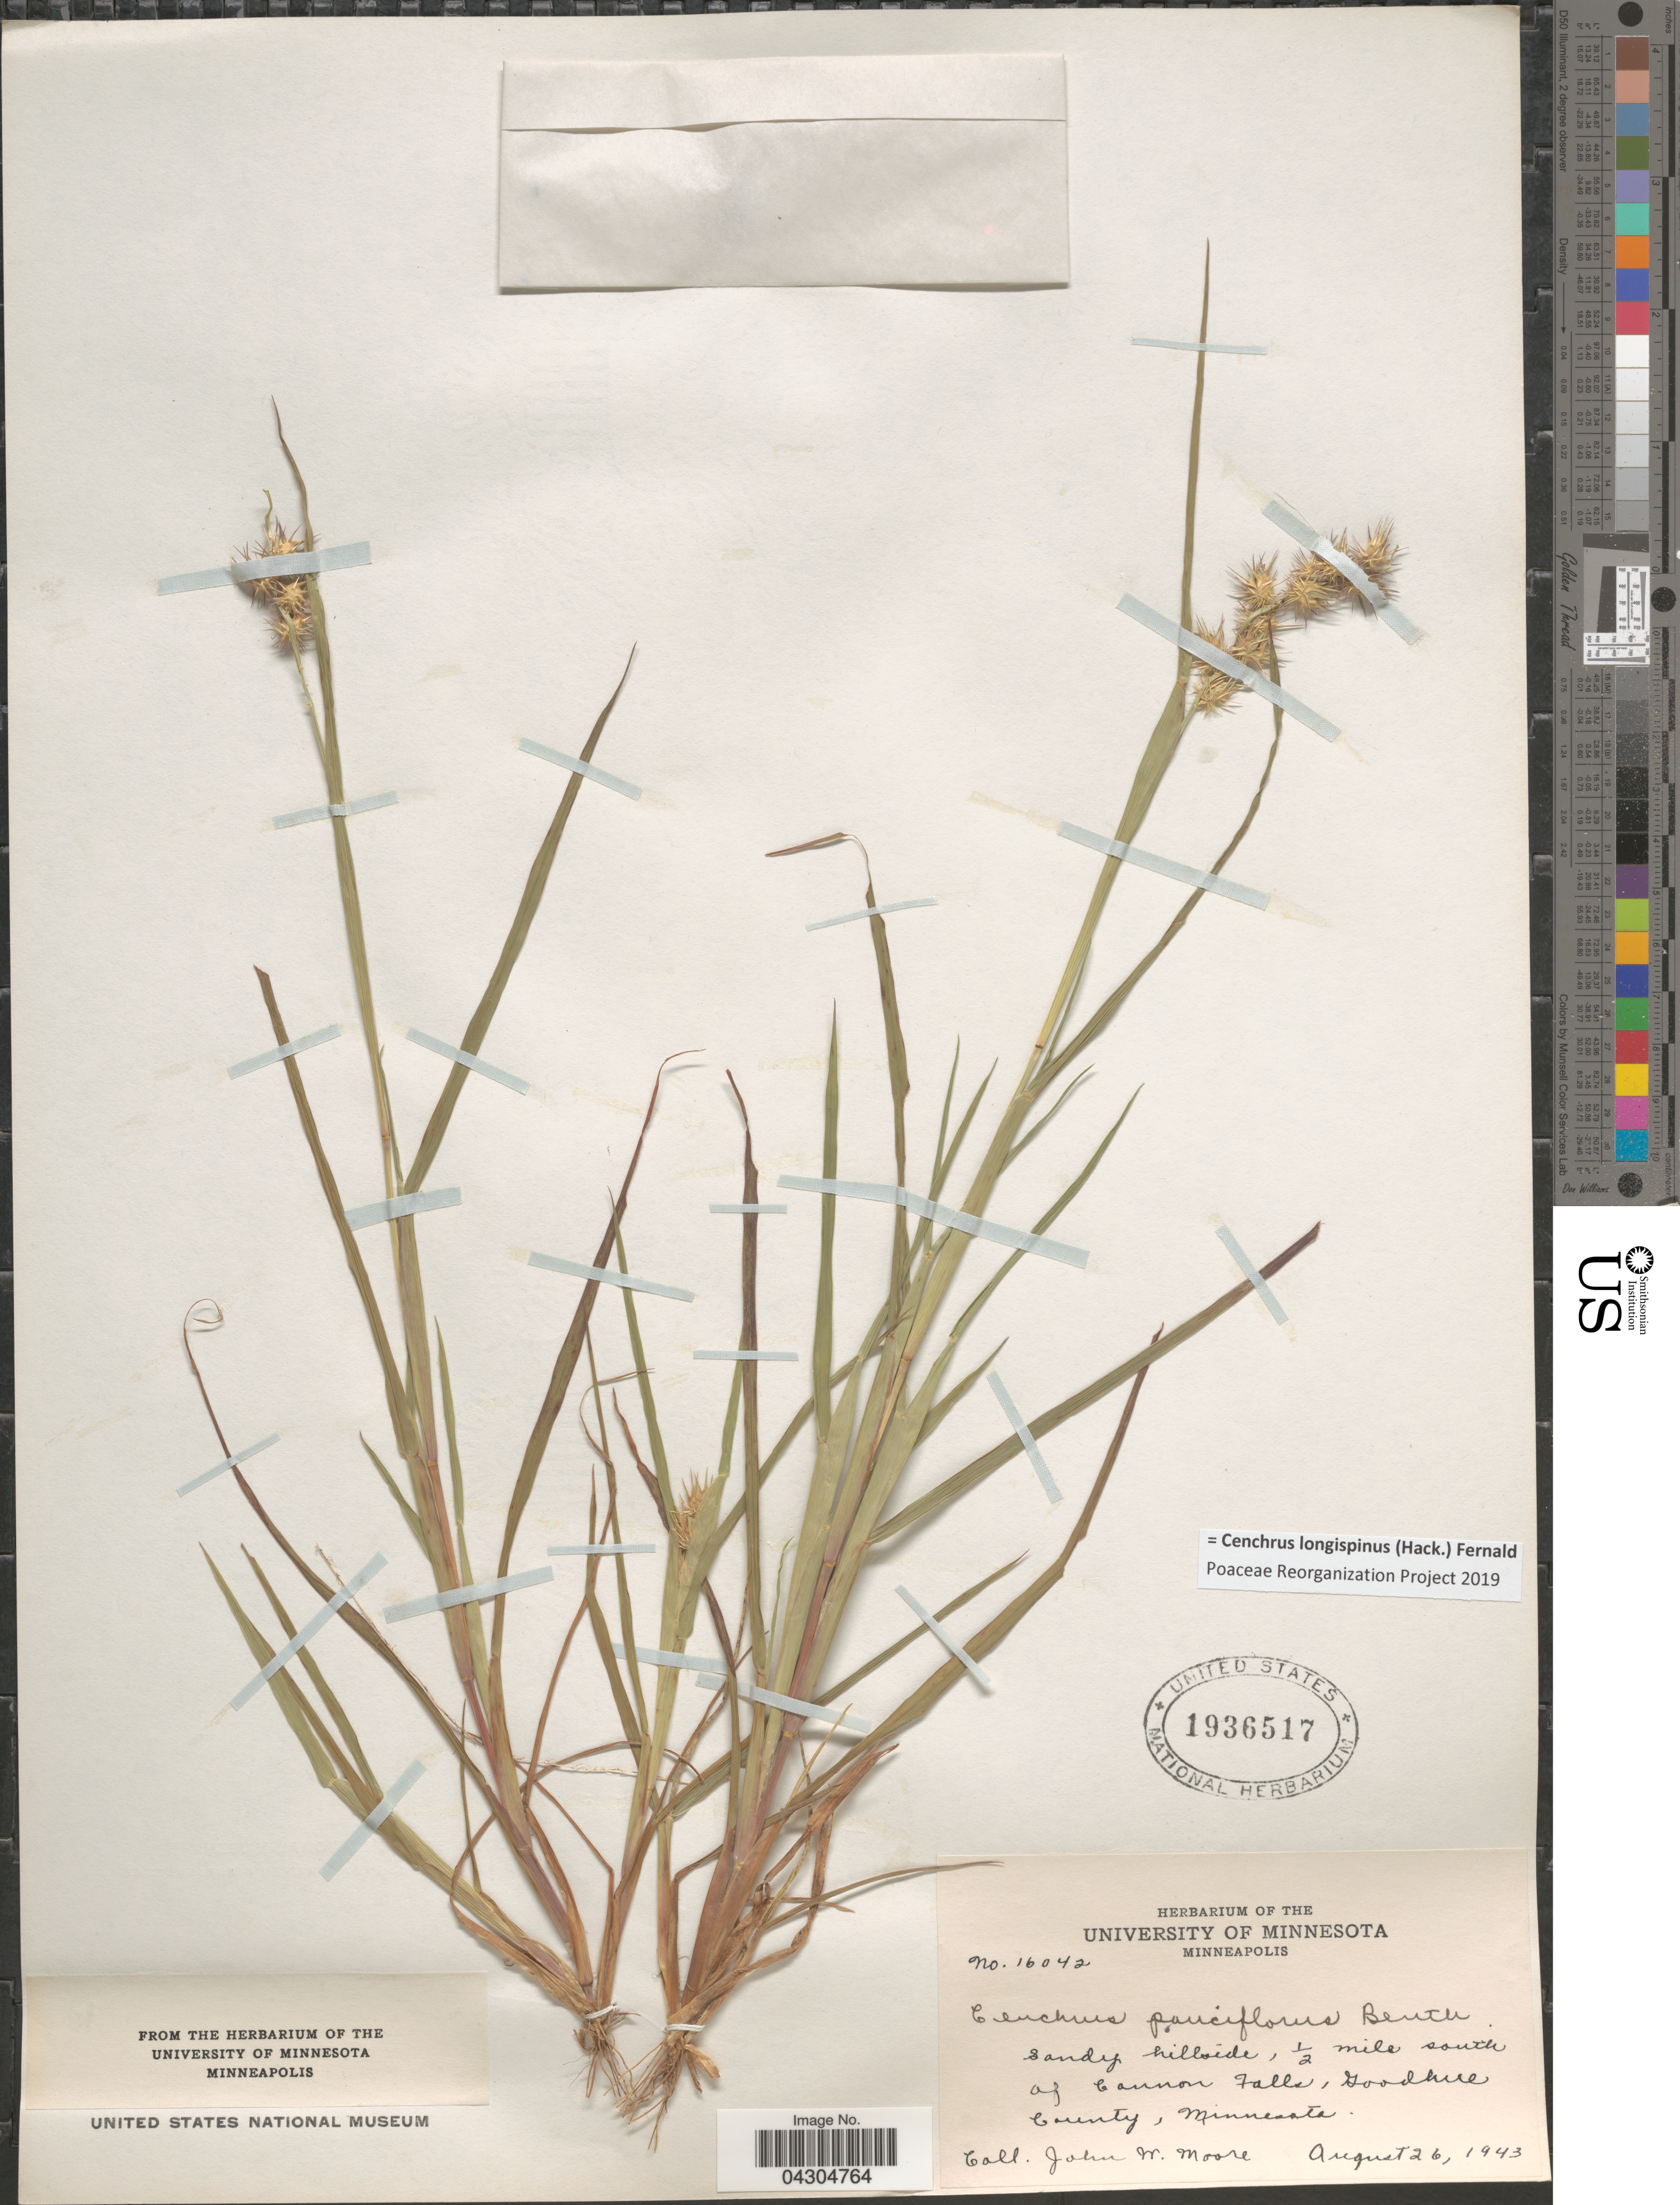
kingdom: Plantae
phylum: Tracheophyta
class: Liliopsida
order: Poales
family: Poaceae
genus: Cenchrus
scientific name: Cenchrus longispinus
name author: (Hack.) Fernald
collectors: J. Moore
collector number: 16042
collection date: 1943-08-26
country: United States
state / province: Minnesota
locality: Sandy hillside, ½ mile south of Cannon Falls, Goodhue. County.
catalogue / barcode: US 1936517